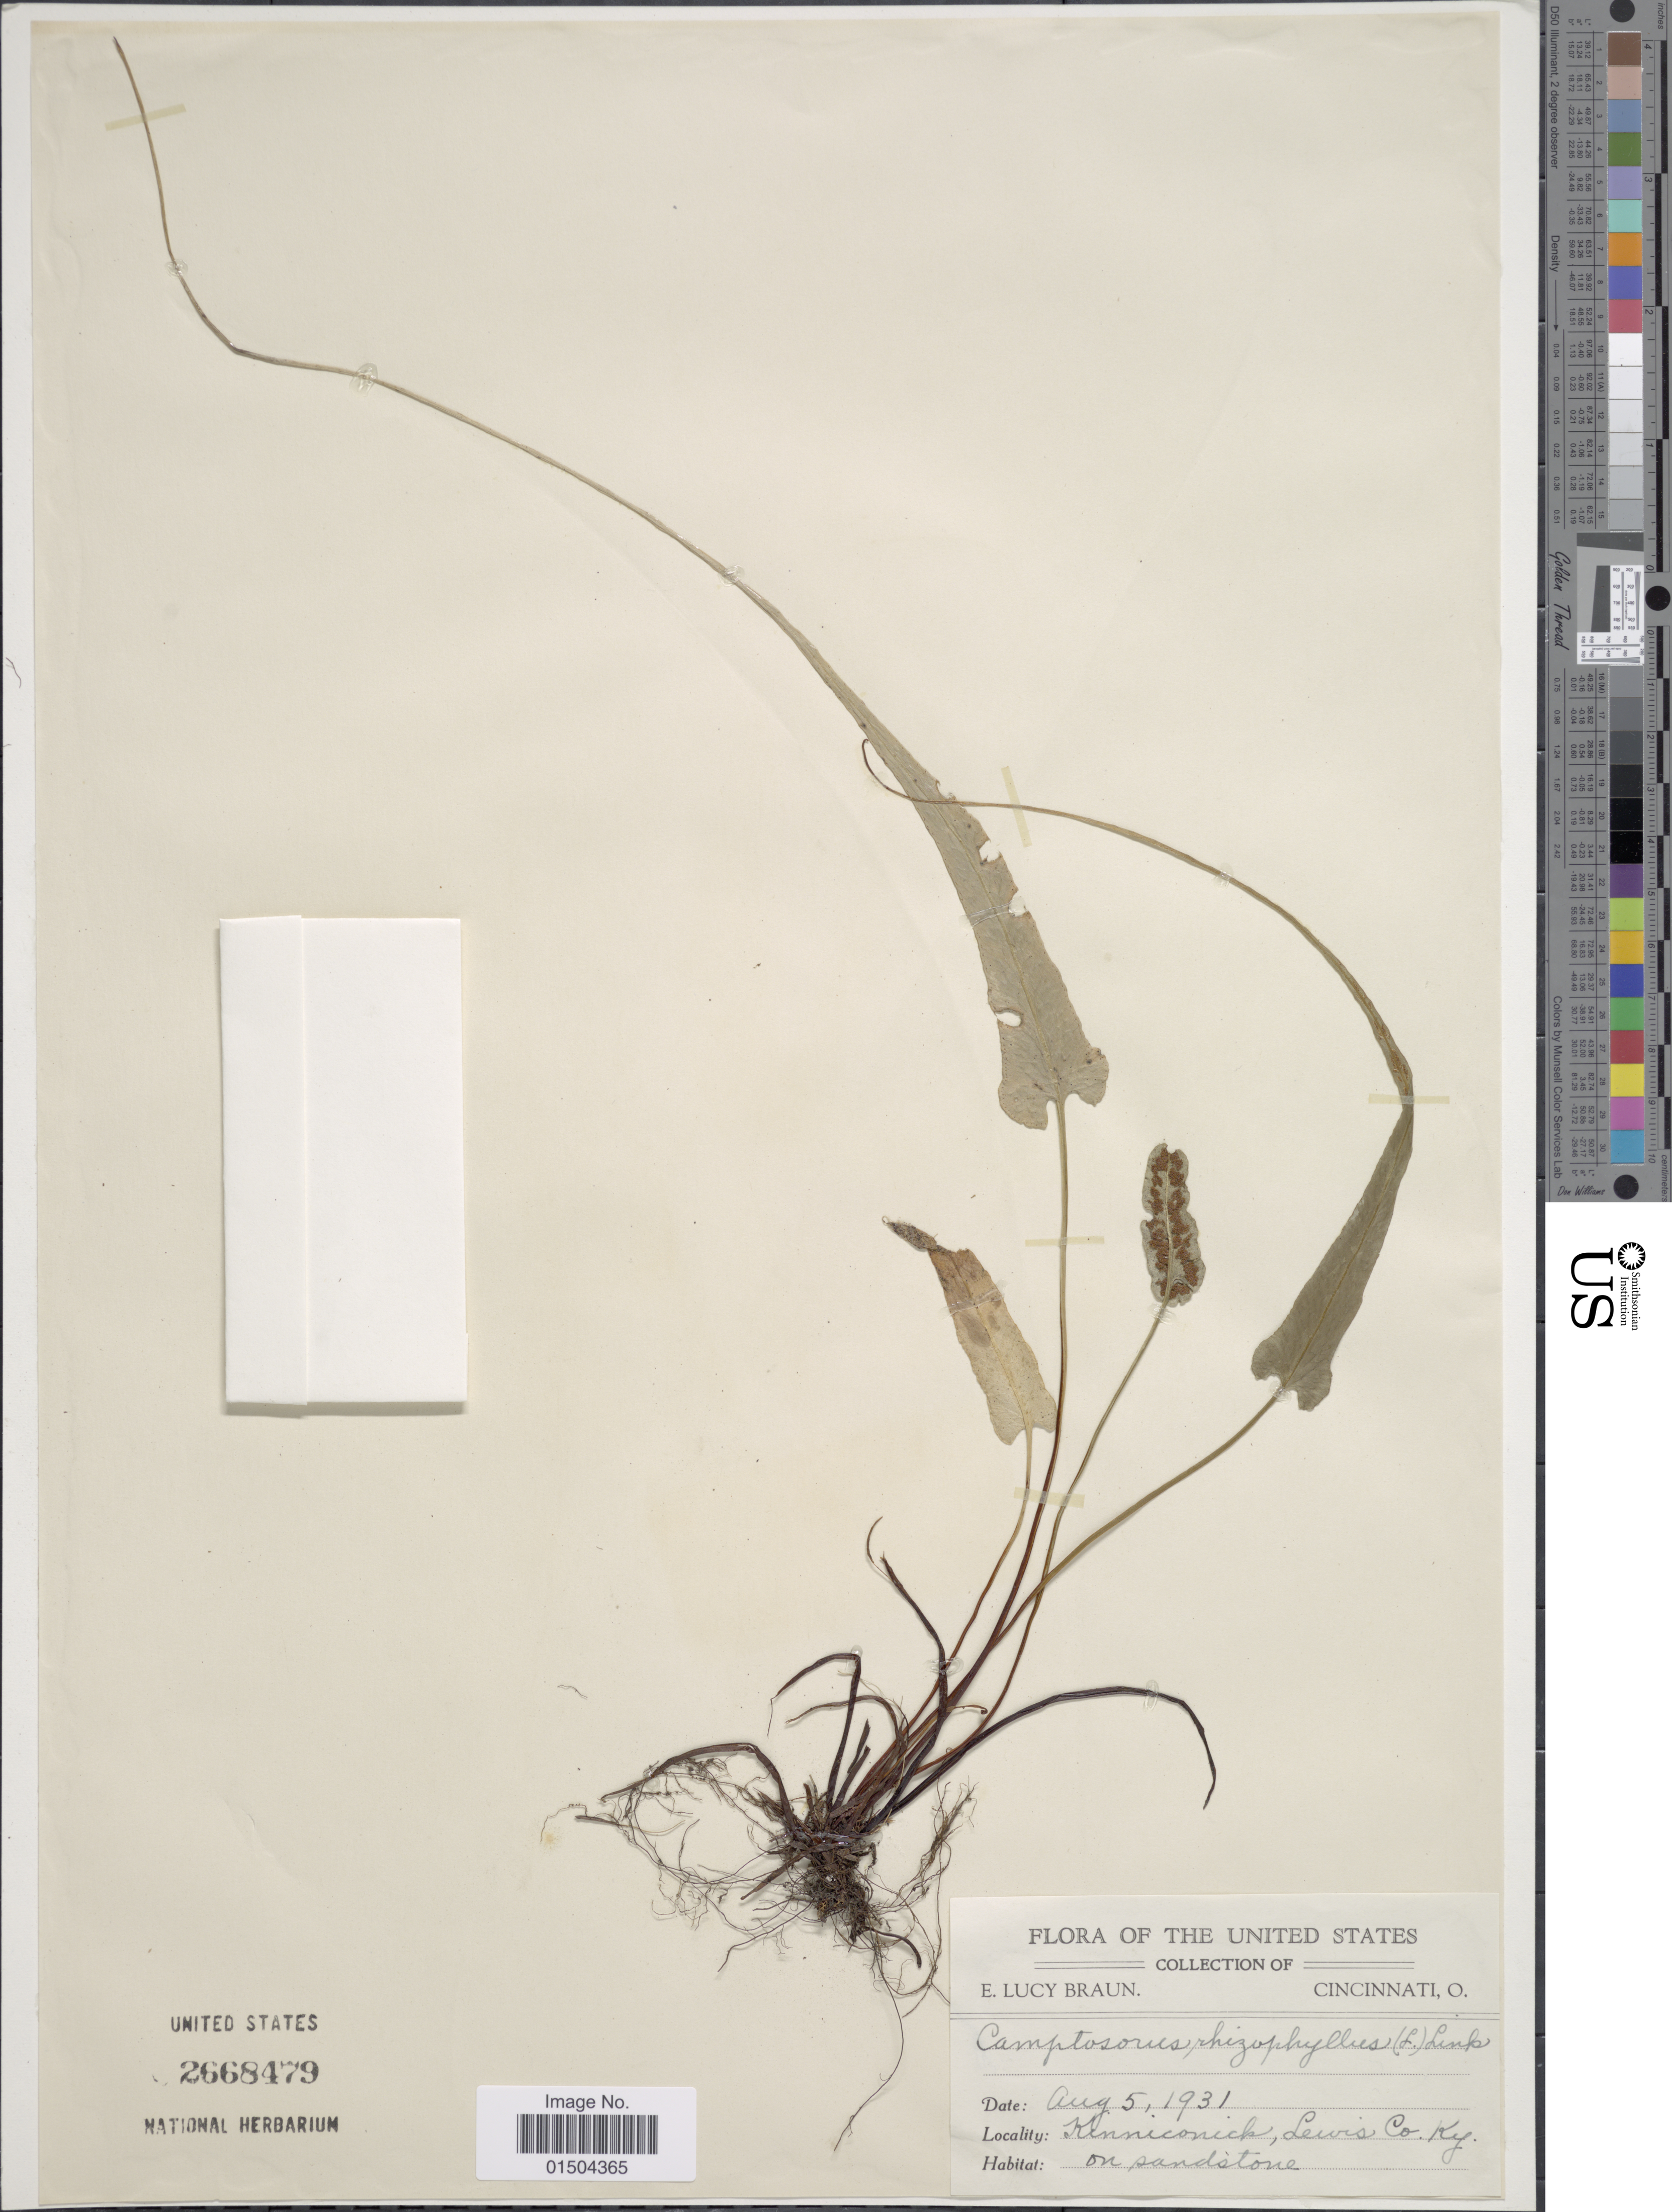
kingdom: Plantae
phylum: Tracheophyta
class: Polypodiopsida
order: Polypodiales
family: Aspleniaceae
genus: Asplenium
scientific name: Asplenium rhizophyllum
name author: L.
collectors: E. L. Braun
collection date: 1931-08-05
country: United States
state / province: Kentucky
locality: Kinniconick, Lewis Co.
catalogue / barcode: US 2668479